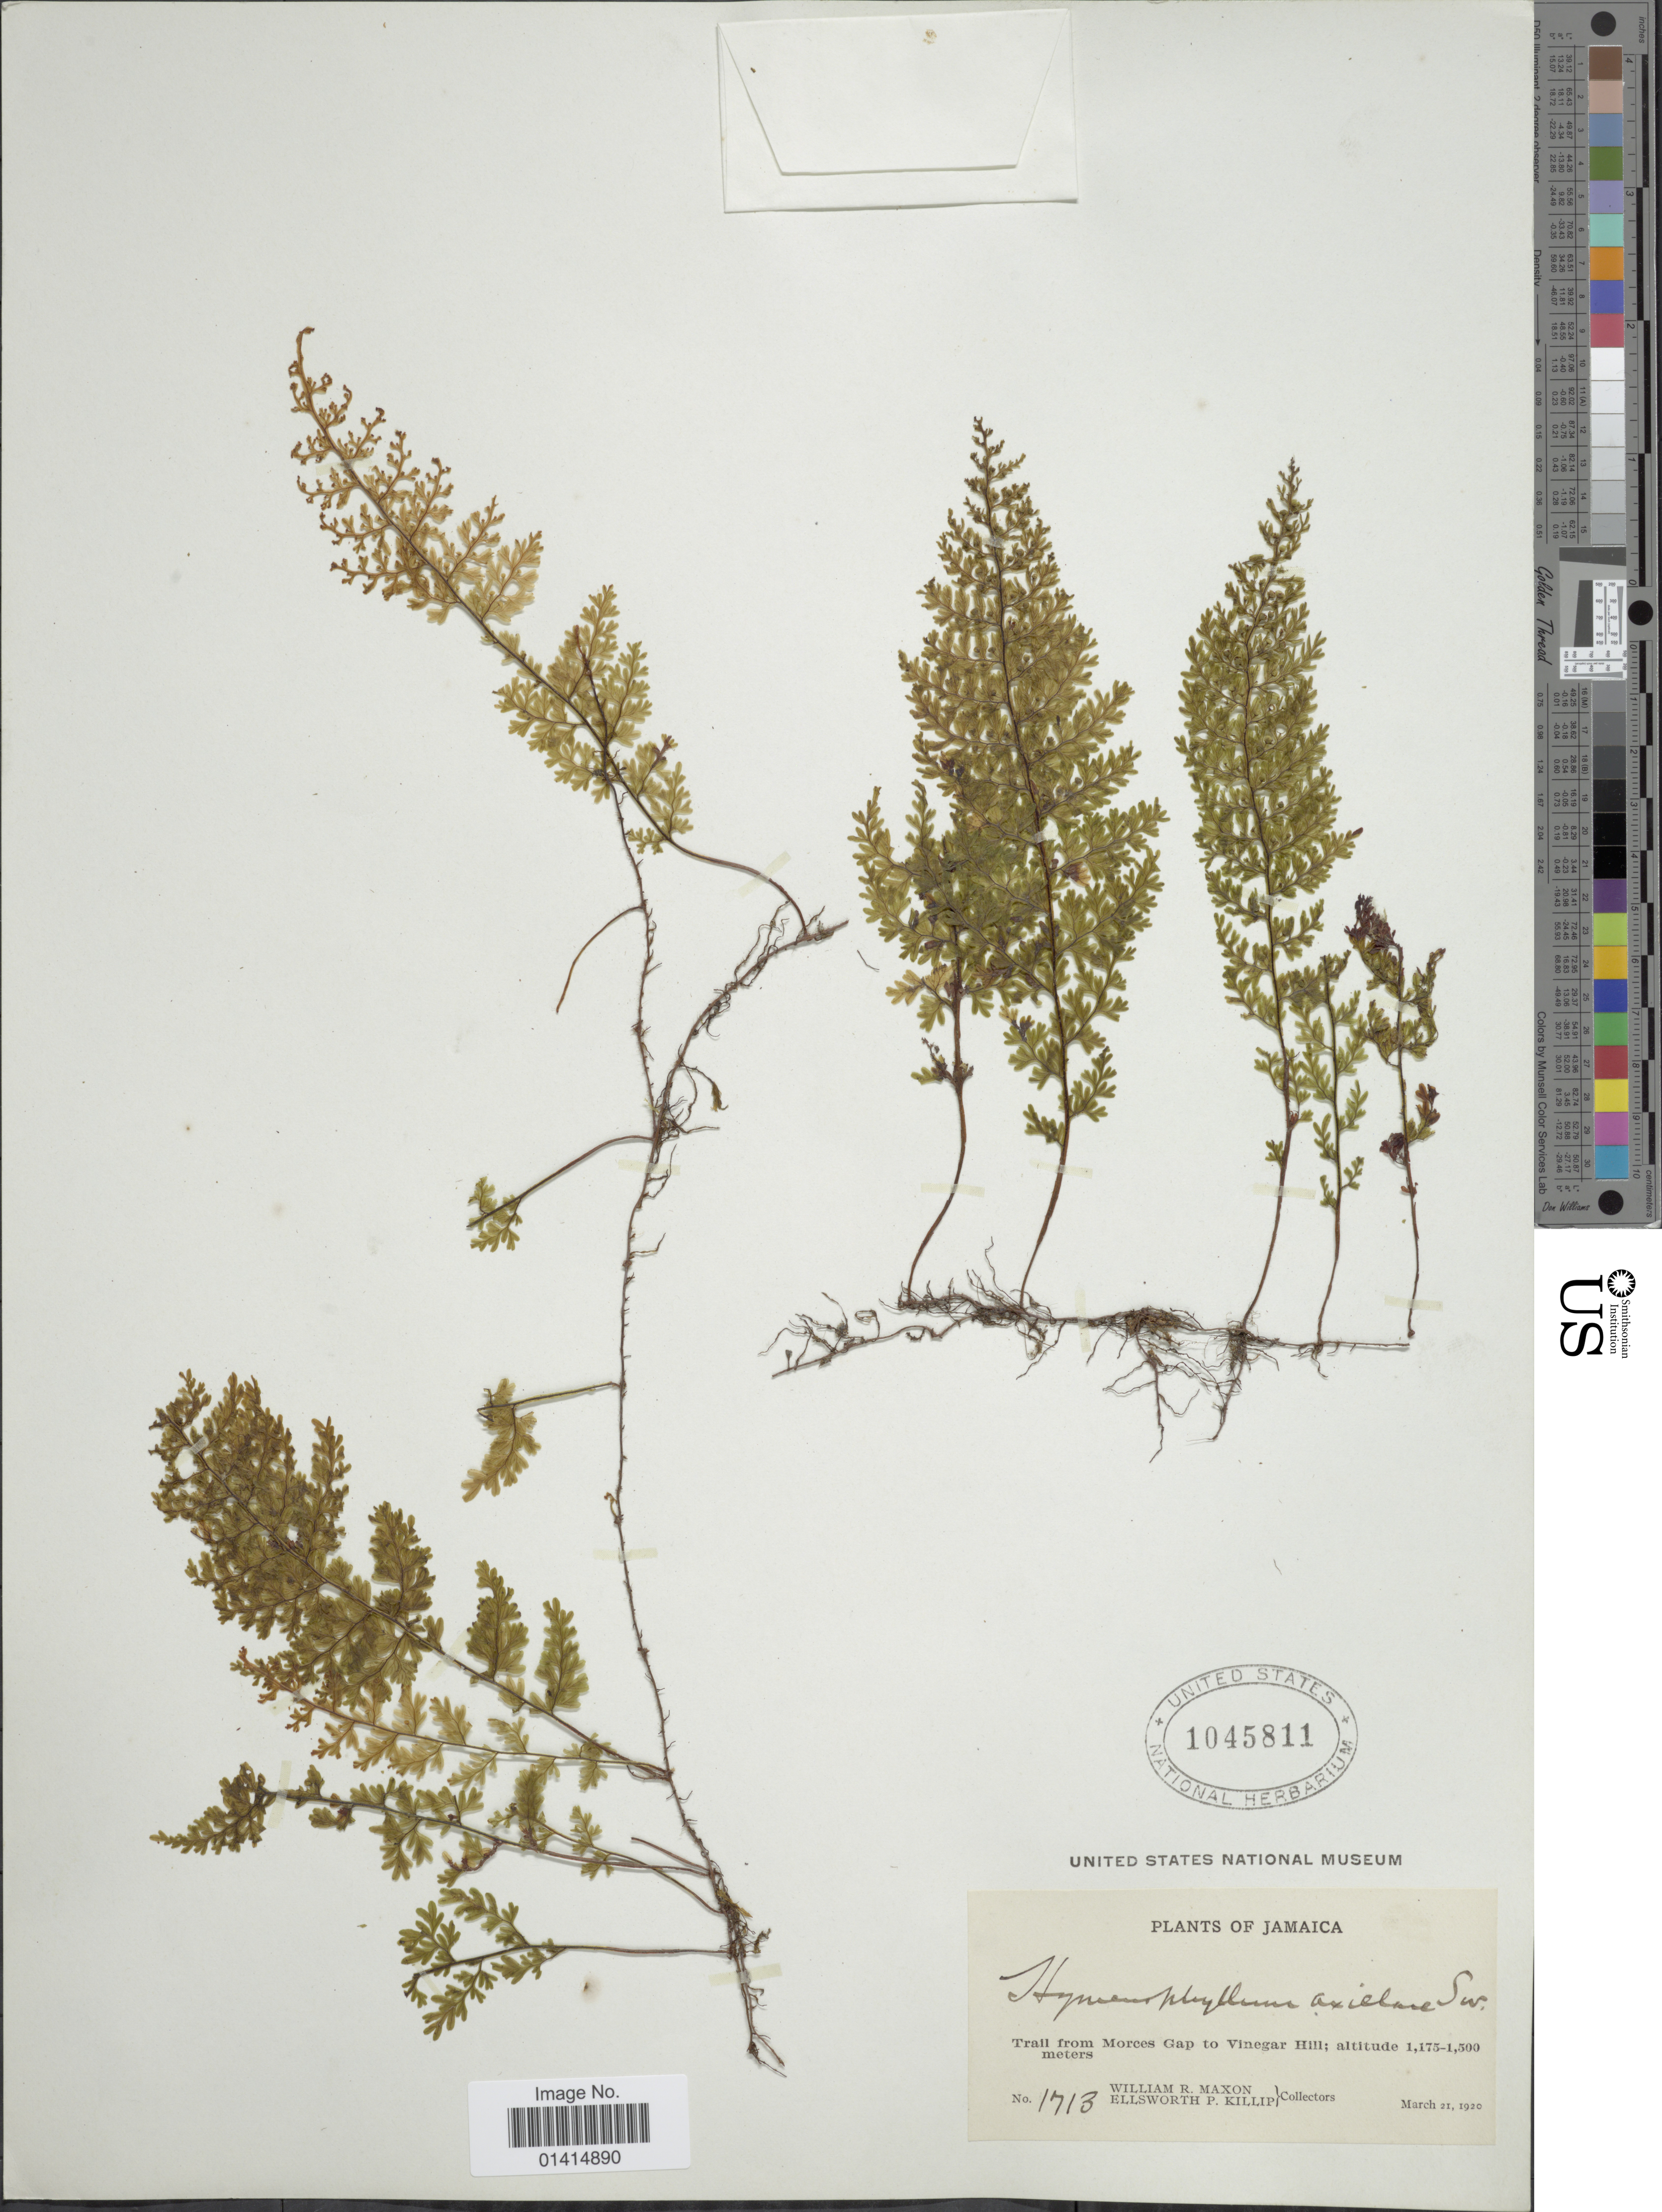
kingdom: Plantae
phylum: Tracheophyta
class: Polypodiopsida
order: Hymenophyllales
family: Hymenophyllaceae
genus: Hymenophyllum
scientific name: Hymenophyllum axillare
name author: Sw.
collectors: W. R. Maxon & E. P. Killip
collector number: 1713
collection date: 1920-03-21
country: Jamaica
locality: Trail from Morces Gap to Vinegar Hill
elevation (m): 1175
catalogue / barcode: US 1045811